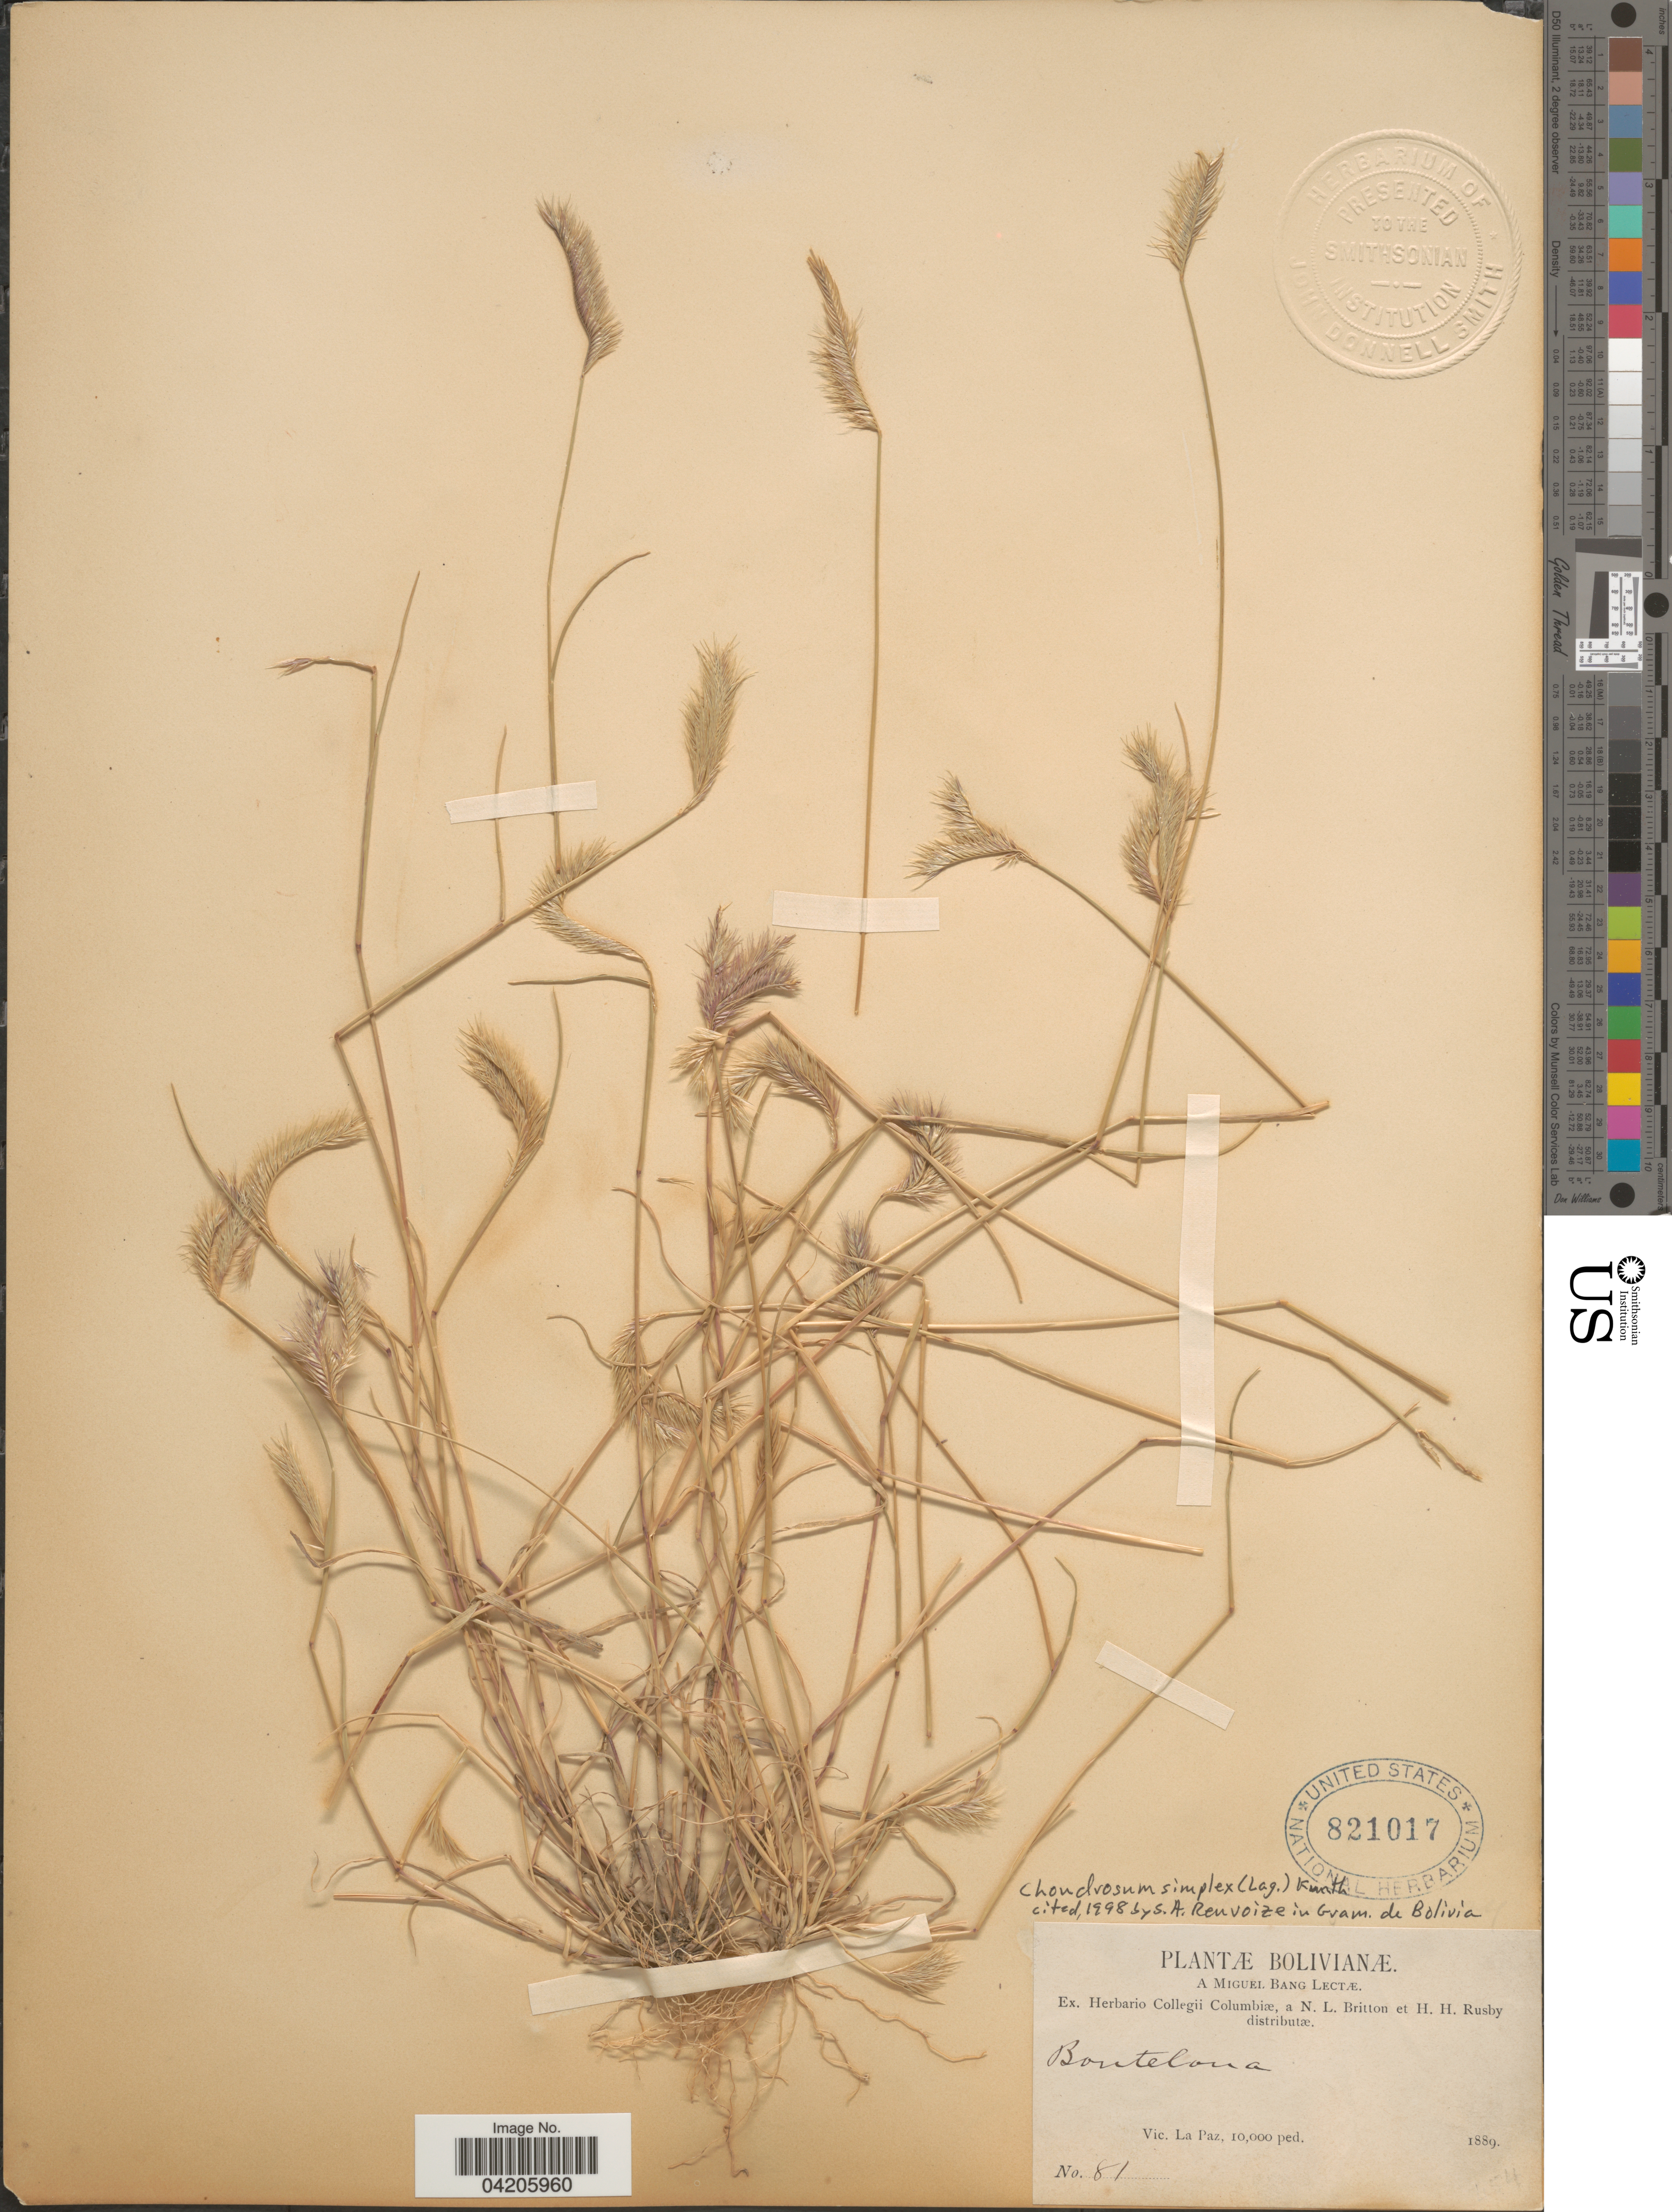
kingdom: Plantae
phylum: Tracheophyta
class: Liliopsida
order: Poales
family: Poaceae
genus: Bouteloua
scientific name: Bouteloua simplex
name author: Lag.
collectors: M. Bang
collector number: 81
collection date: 1889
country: Bolivia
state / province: La Paz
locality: Vic. La Paz.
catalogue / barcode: US 821017